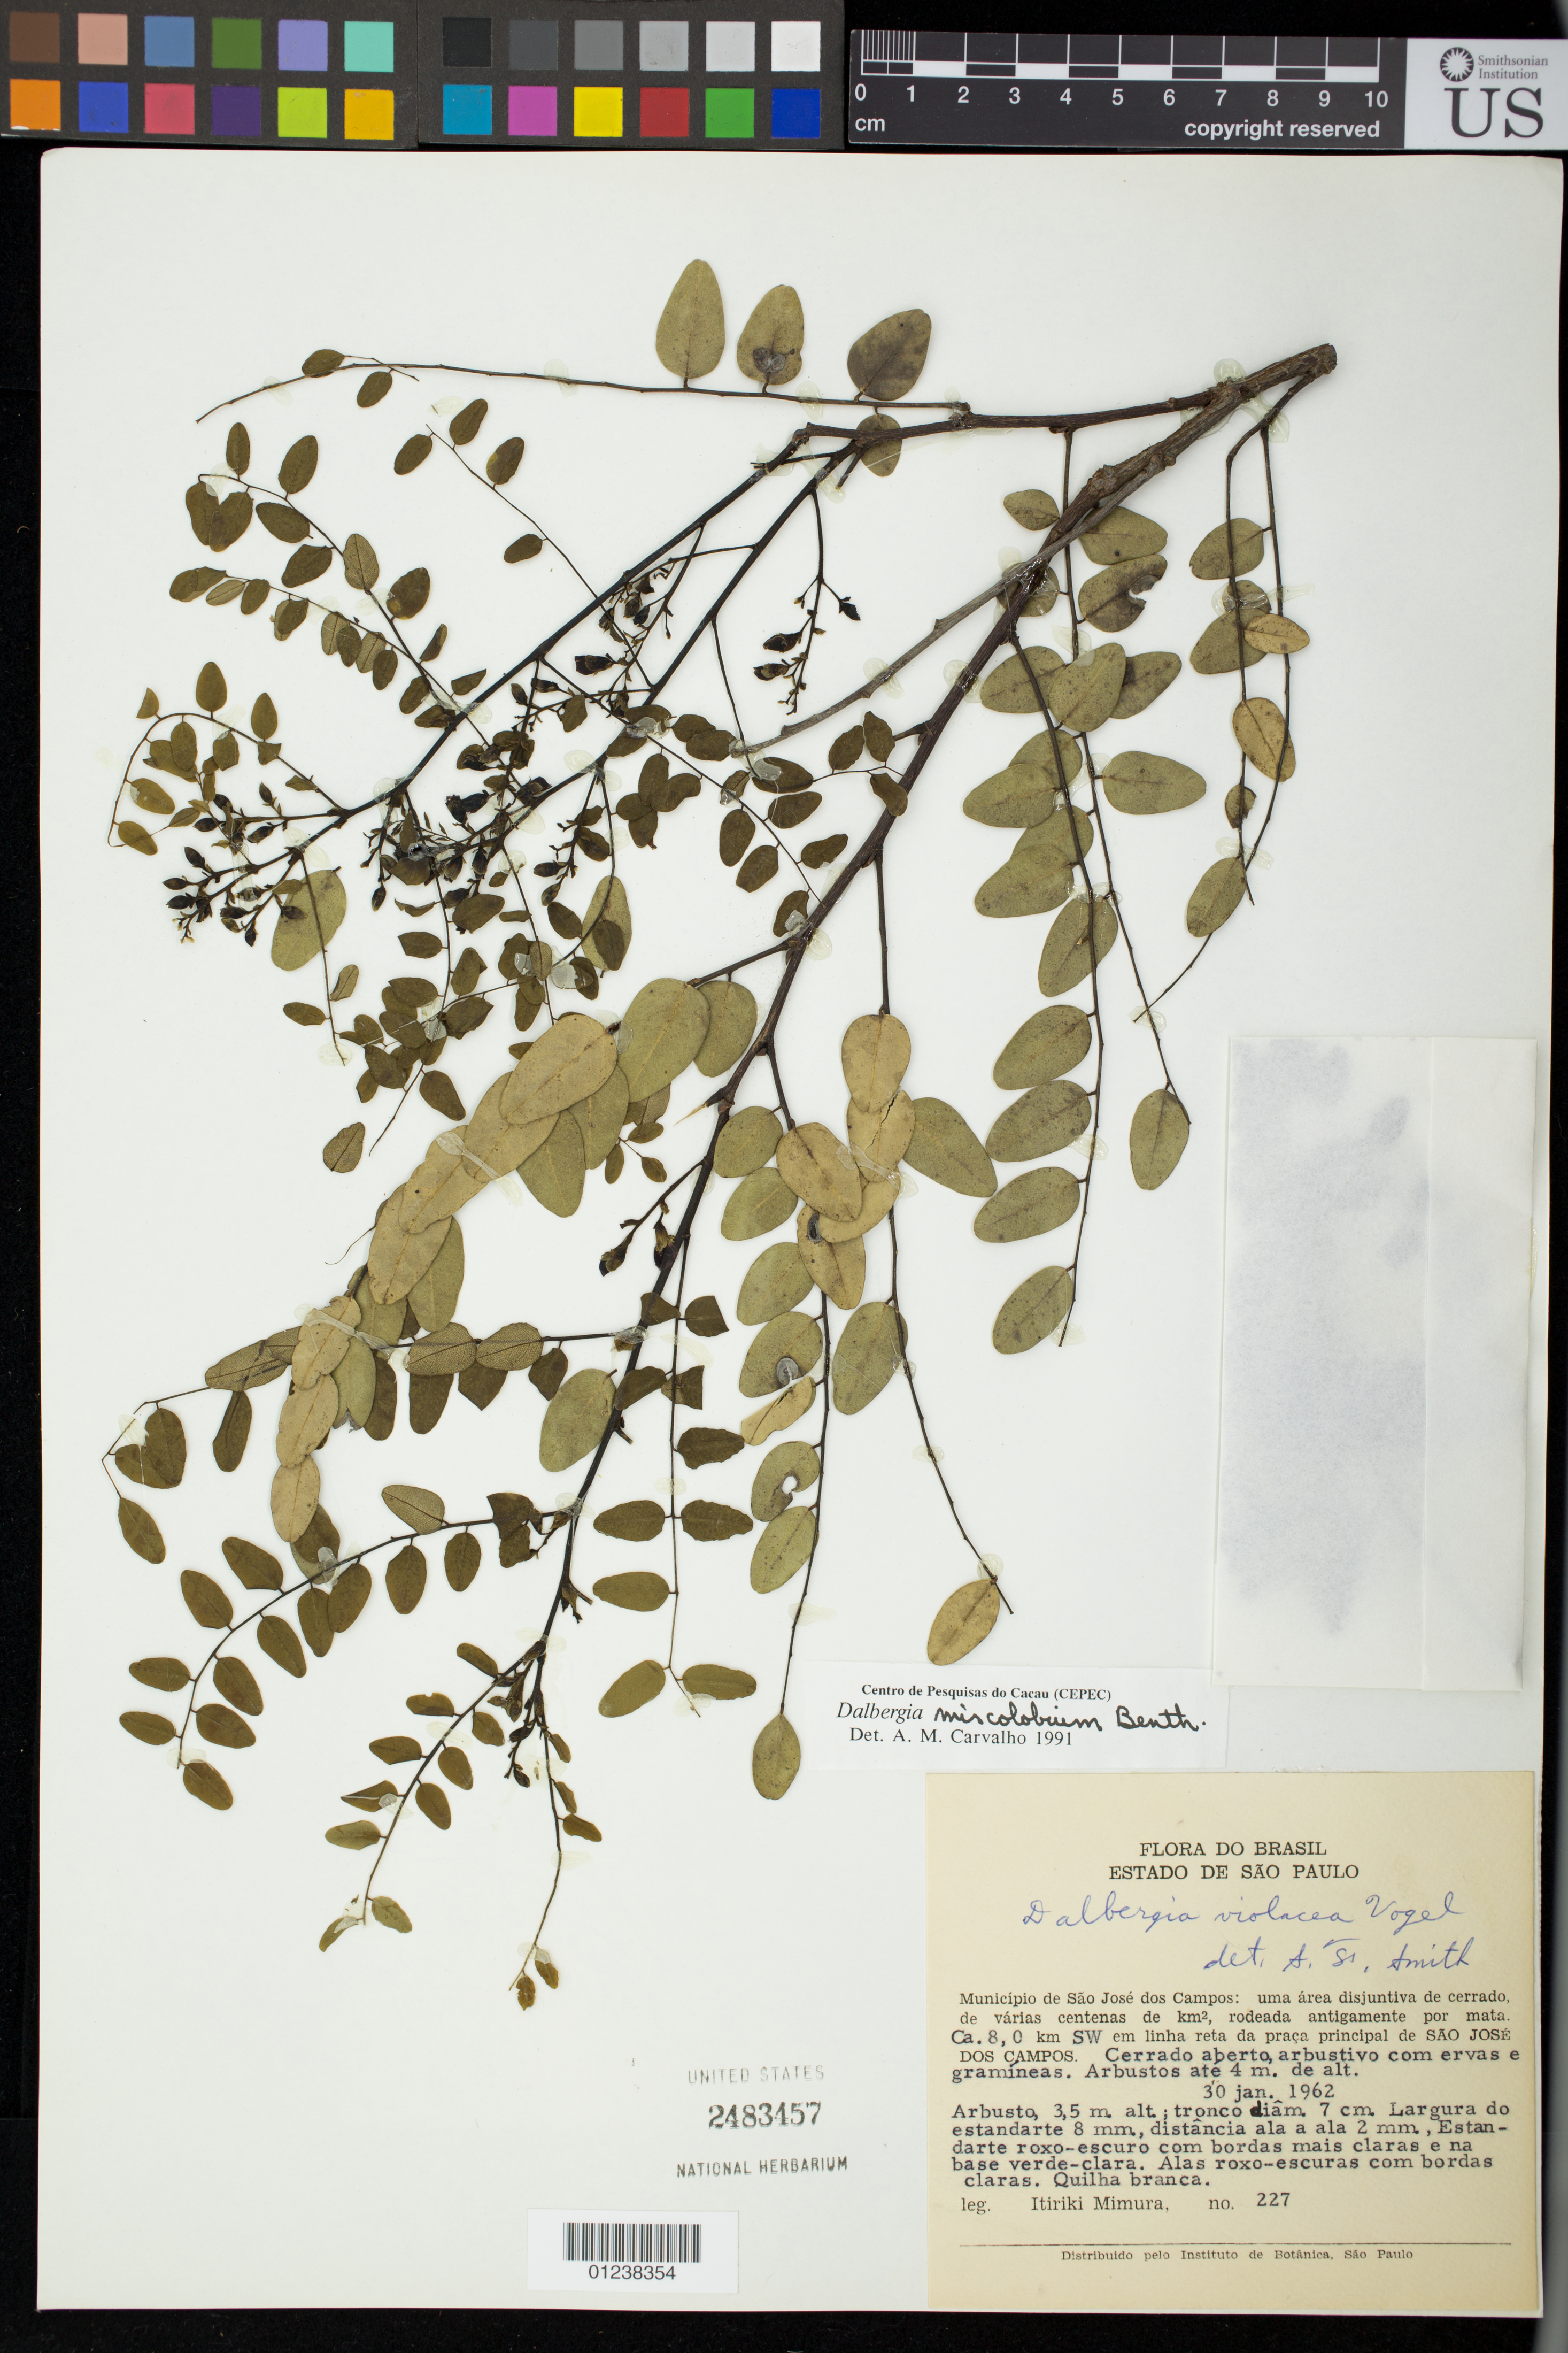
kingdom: Plantae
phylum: Tracheophyta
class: Magnoliopsida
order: Fabales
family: Fabaceae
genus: Dalbergia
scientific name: Dalbergia miscolobium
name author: Benth.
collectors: I. Mimura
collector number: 227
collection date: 1962-01-30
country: Brazil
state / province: Sao Paulo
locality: Municipio de Sao Jose dos Campos: uma area disjuntiva de cerrado, de varias centenas de km, rodeada antigamente por mata. Ca. 8, 0 km SW em linha reta da praça principal de Sao Jose. Dos Campos.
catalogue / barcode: US 2483457